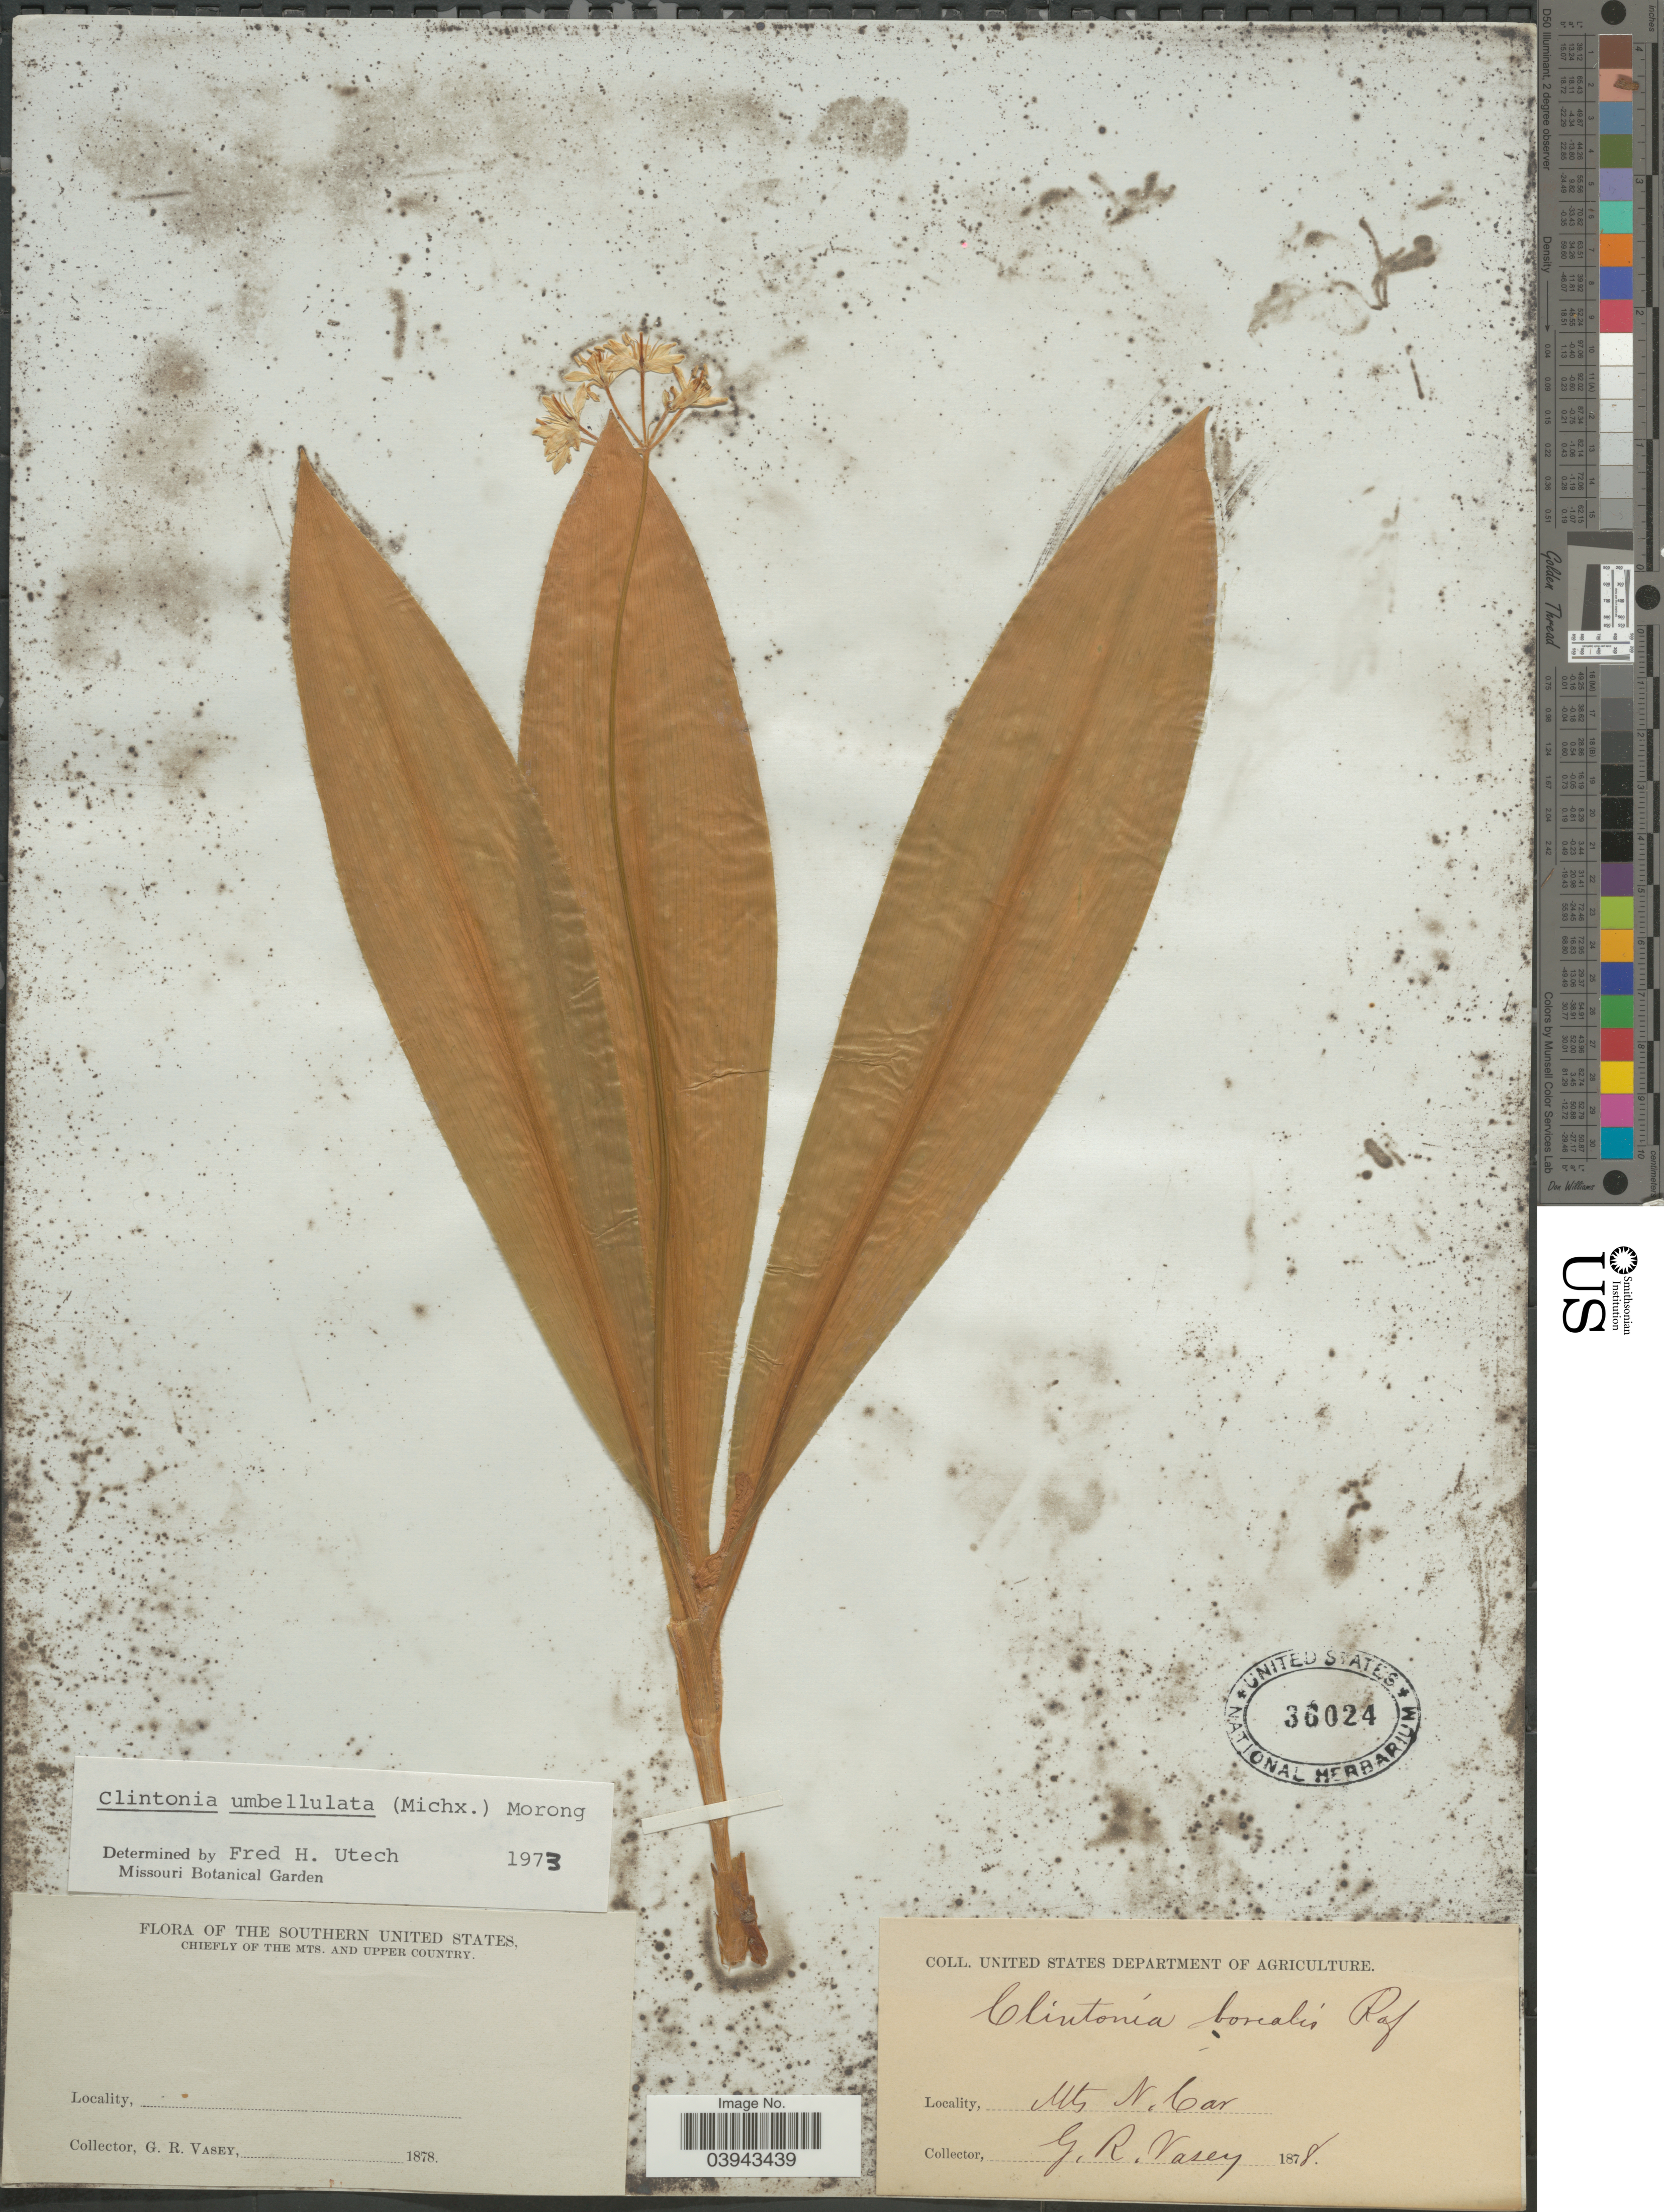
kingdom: Plantae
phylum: Tracheophyta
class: Liliopsida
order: Liliales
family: Liliaceae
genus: Clintonia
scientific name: Clintonia umbellulata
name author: (Michx.) Morong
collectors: G. R. Vasey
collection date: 1878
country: United States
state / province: North Carolina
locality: The Southern United States. Chiefly on the Mts. and Upper Country. Mts. N. Car.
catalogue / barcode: US 36024